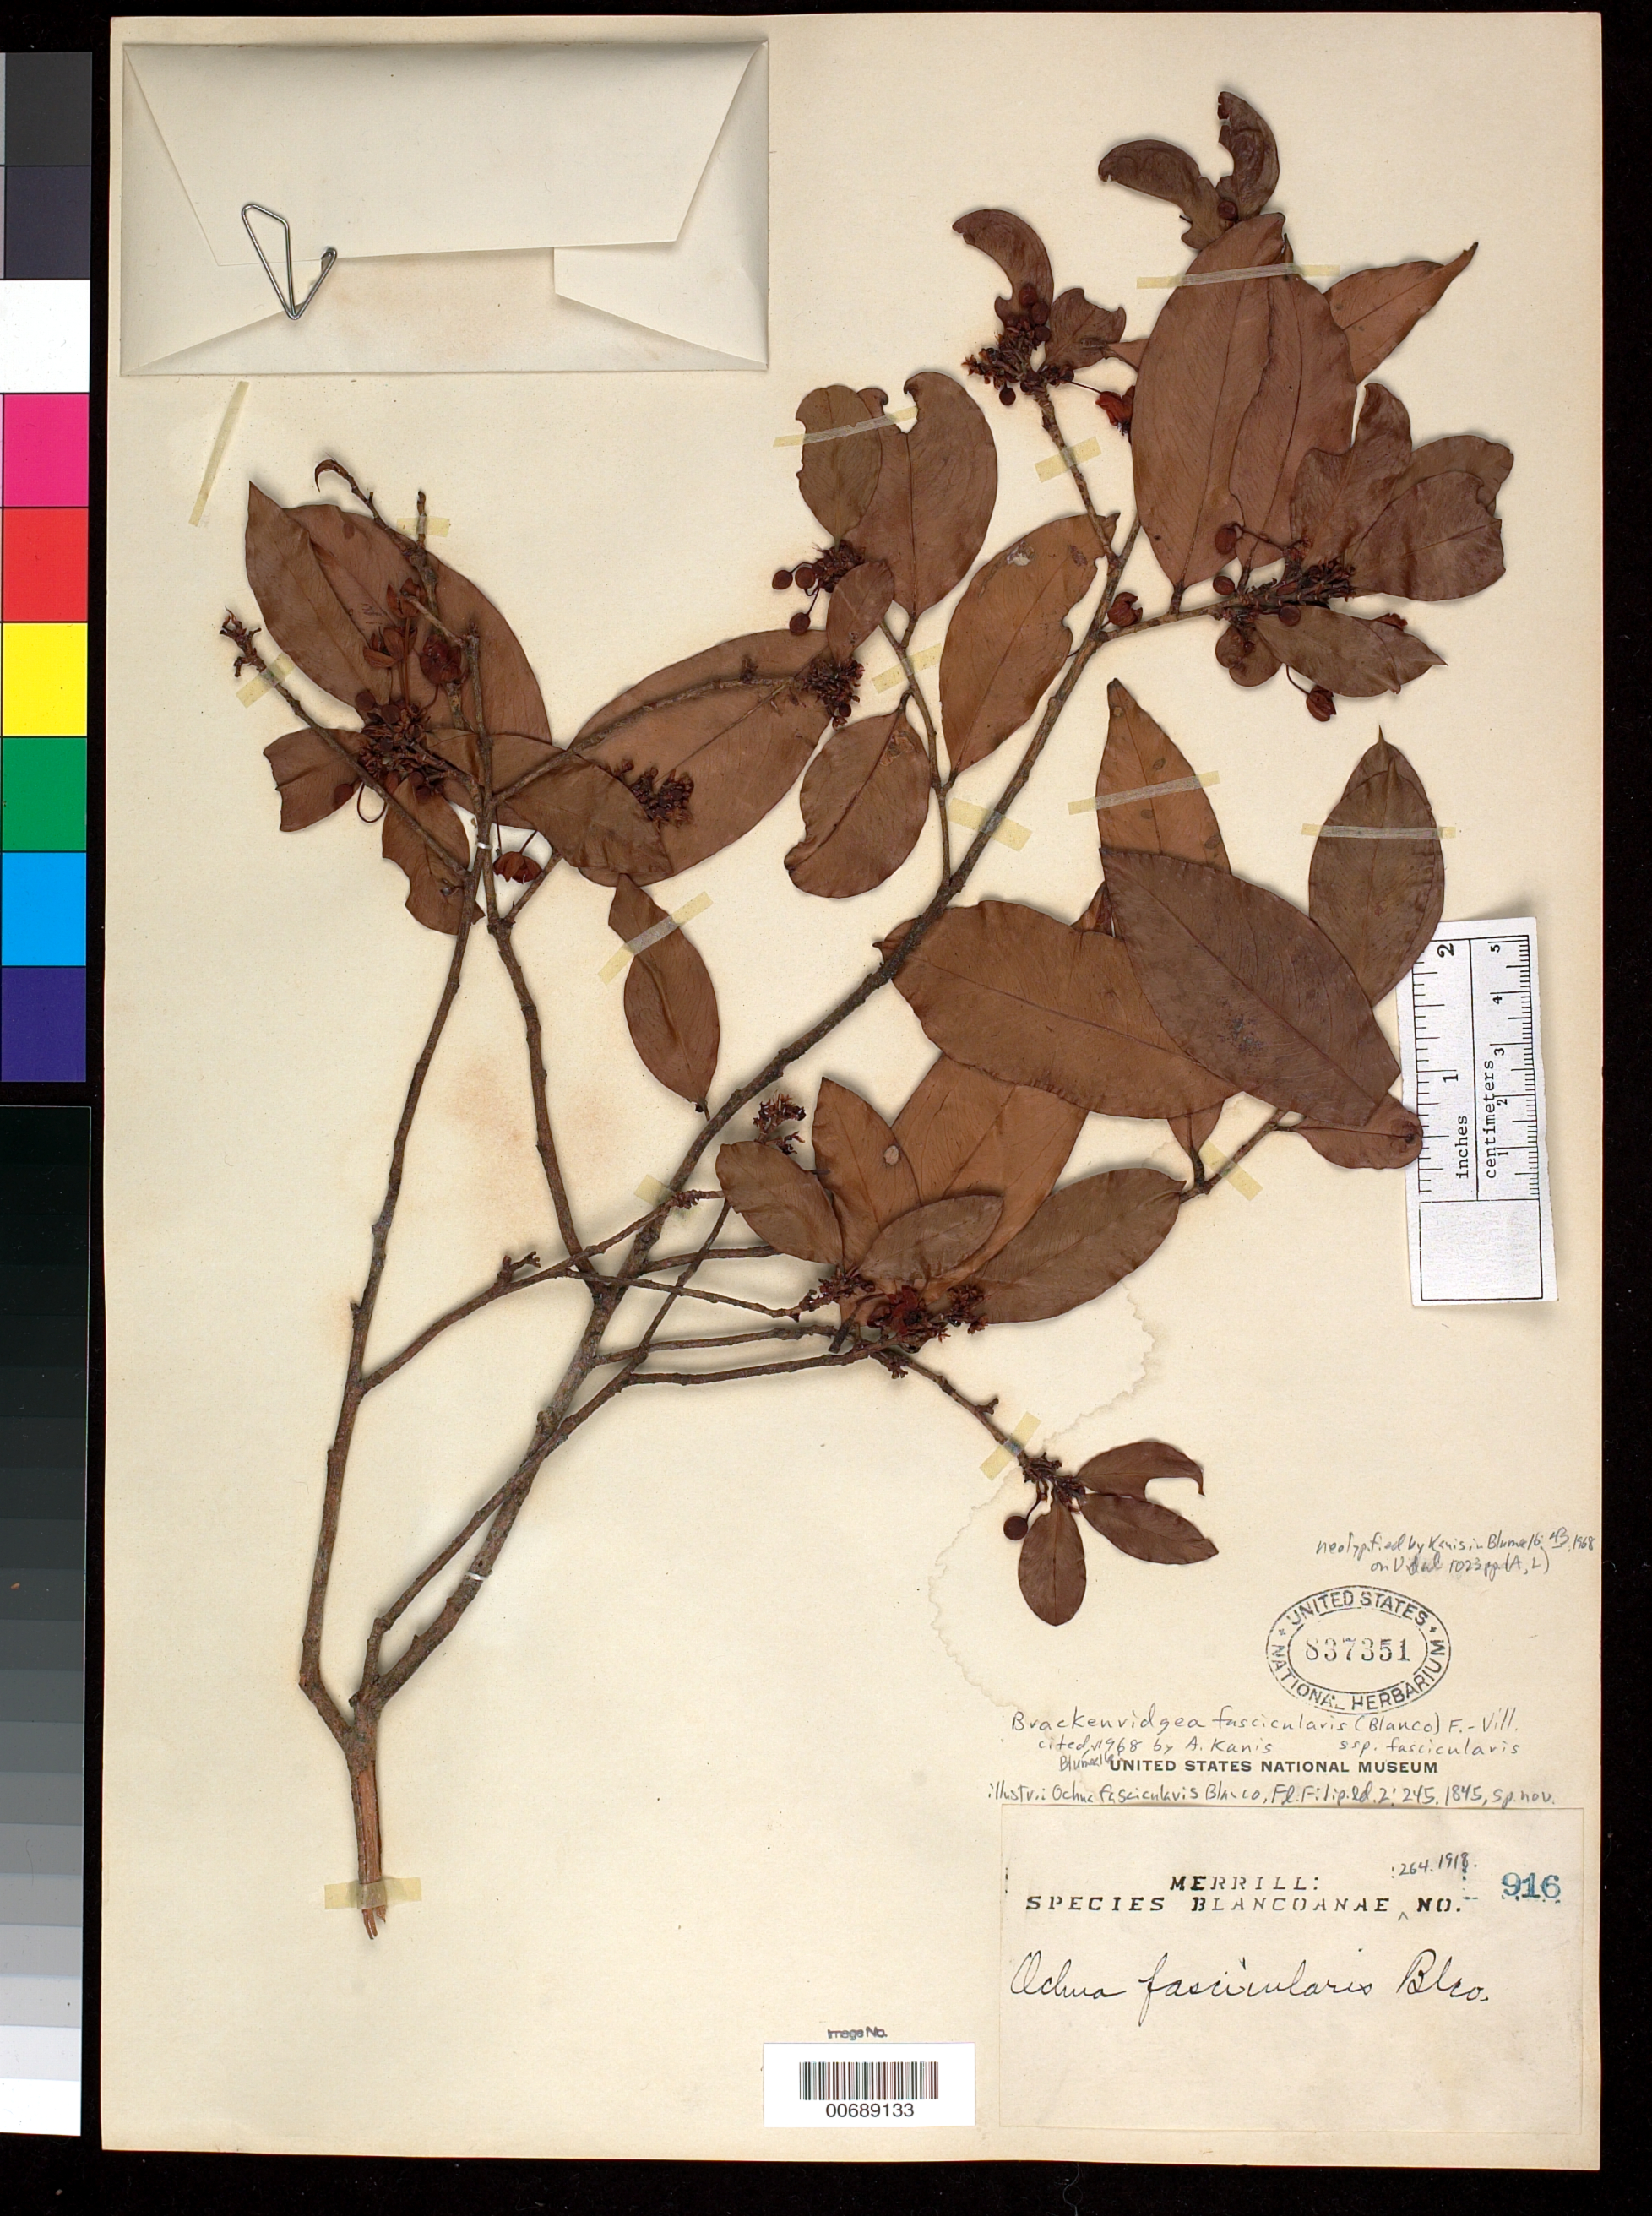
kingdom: Plantae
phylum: Tracheophyta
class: Magnoliopsida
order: Malpighiales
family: Ochnaceae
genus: Brackenridgea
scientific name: Brackenridgea fascicularis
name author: (Blanco) Fern.-Vill.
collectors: E. D. Merrill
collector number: Sp. Blancoan. 0916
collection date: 1915-03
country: Philippines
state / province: Calabarzon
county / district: Rizal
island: Luzon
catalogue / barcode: US 837351